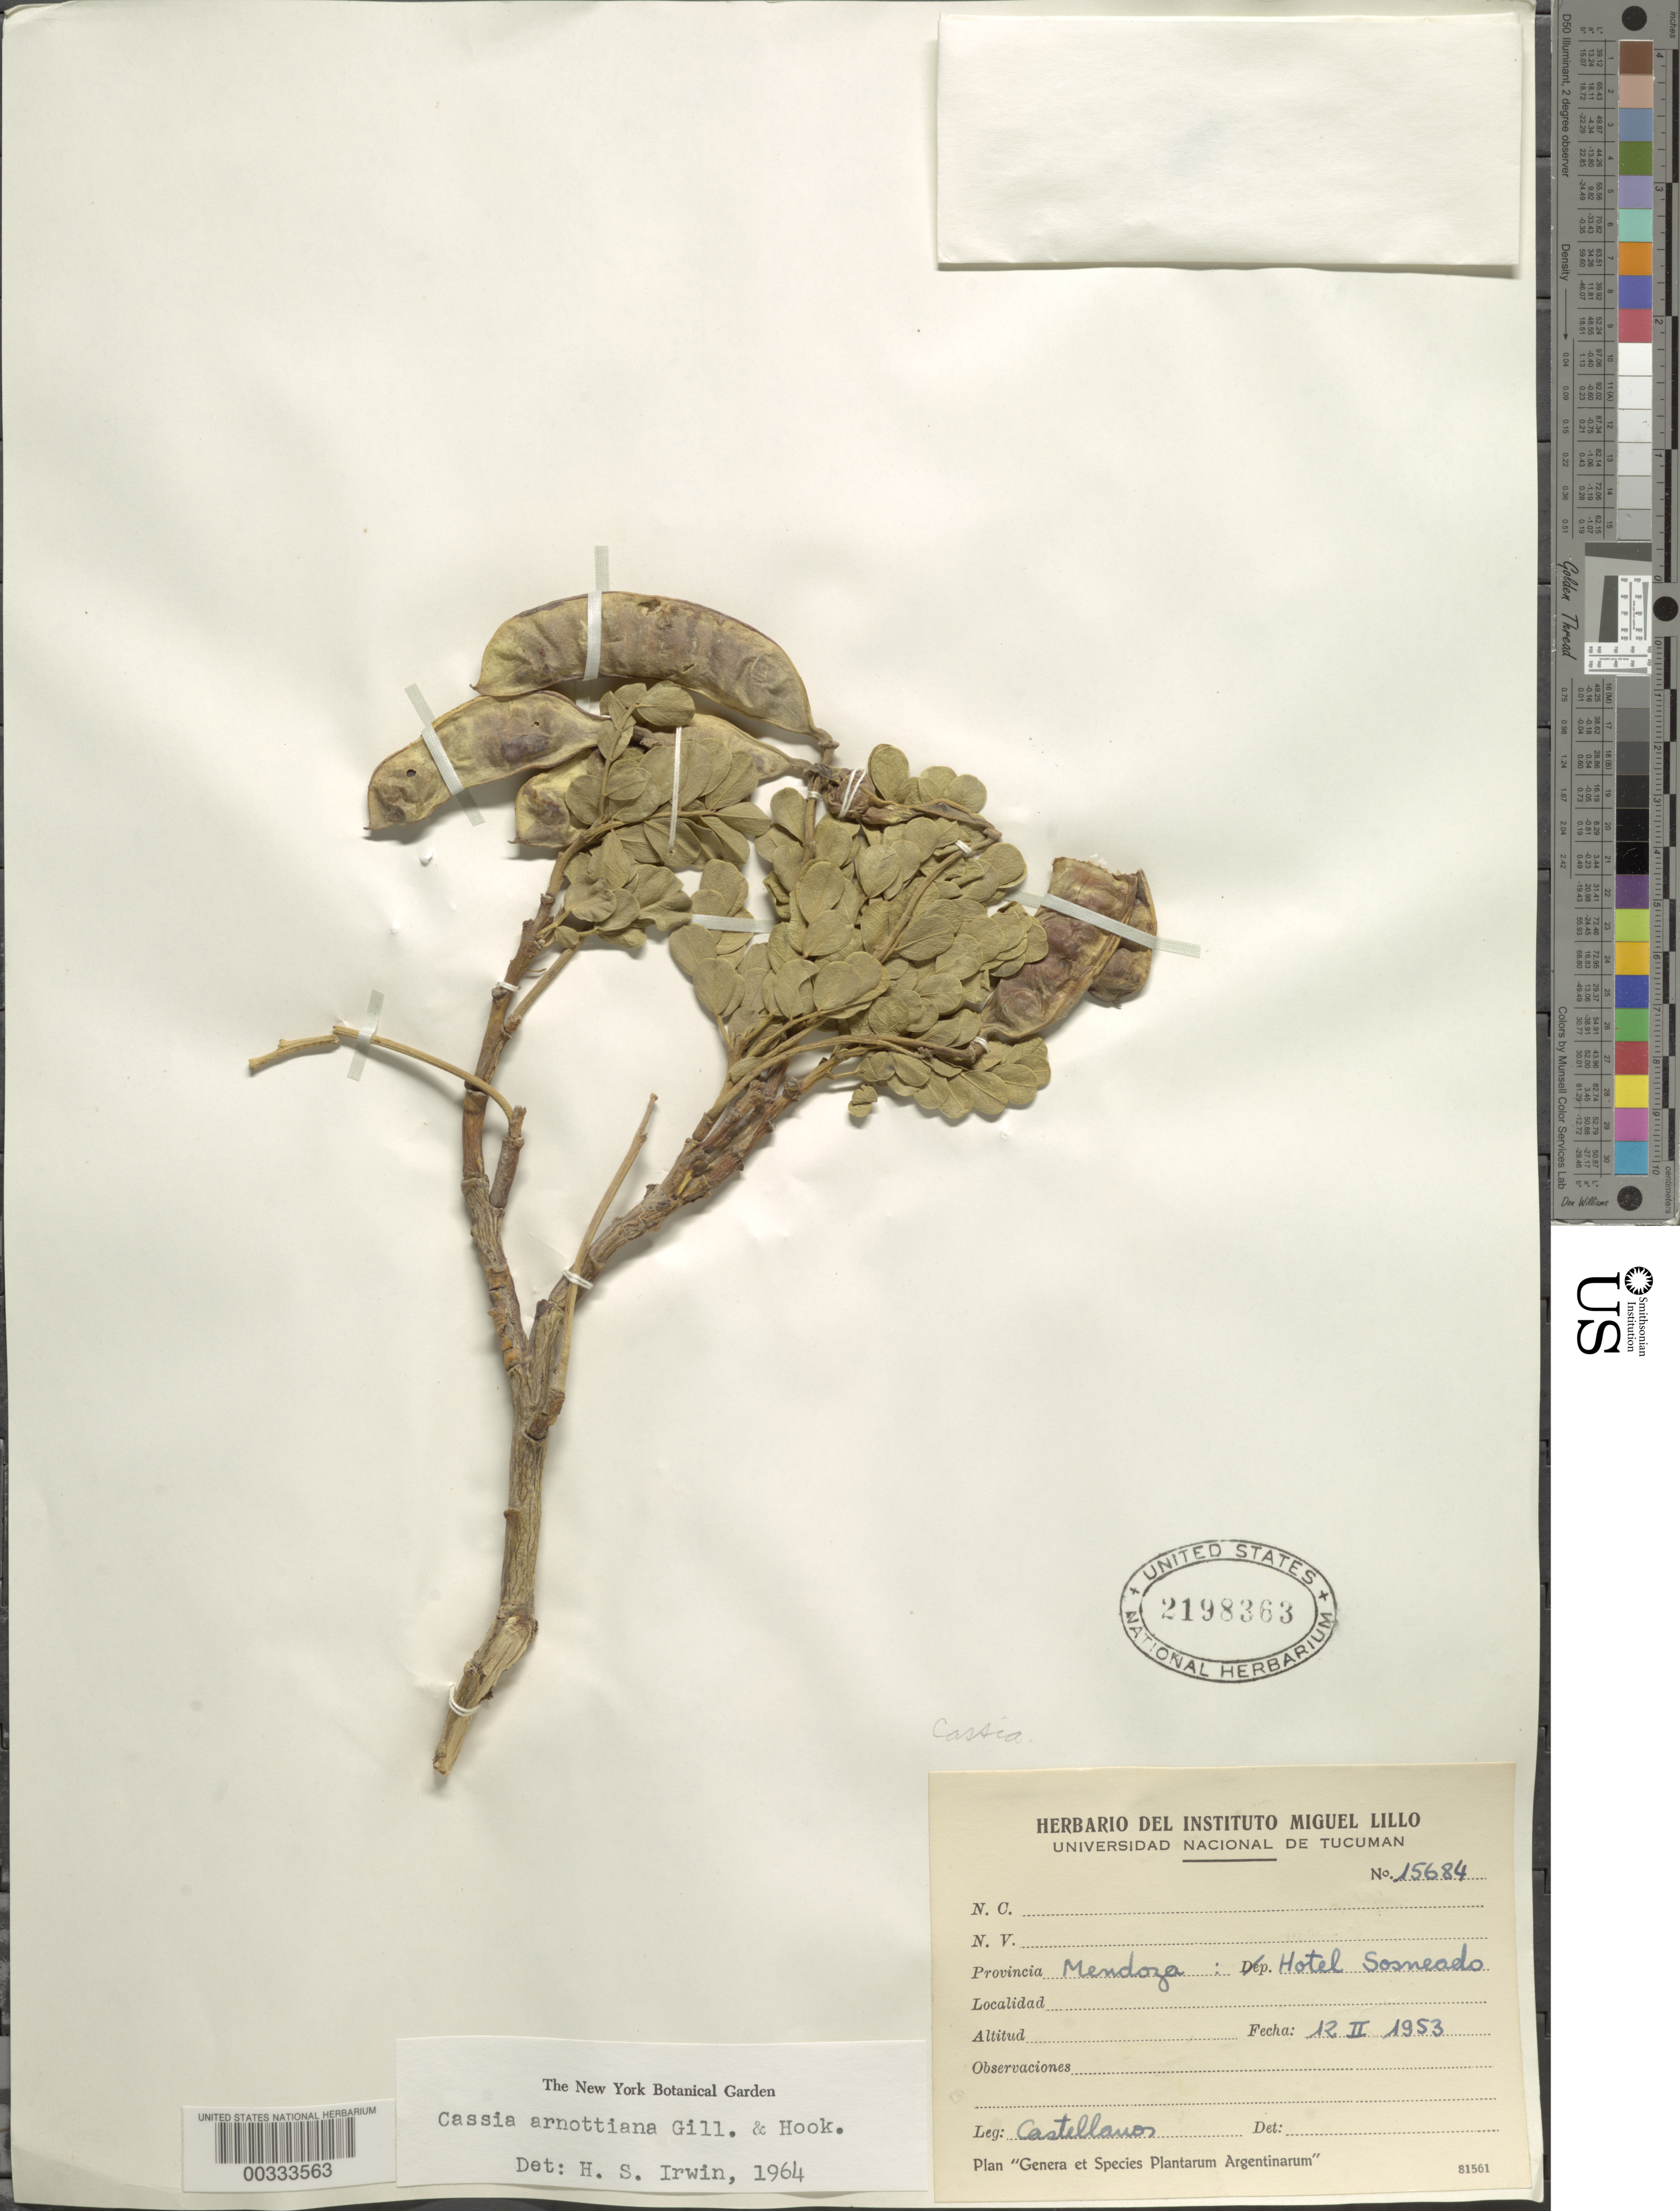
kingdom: Plantae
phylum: Tracheophyta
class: Magnoliopsida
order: Fabales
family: Fabaceae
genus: Senna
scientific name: Senna arnottiana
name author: (Hook.) H.S. Irwin & Barneby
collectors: A. Castellanos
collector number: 15684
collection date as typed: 12 Feb 1953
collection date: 1953-02-12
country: Argentina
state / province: Mendoza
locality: Hotel Sosneado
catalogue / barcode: US 2198363